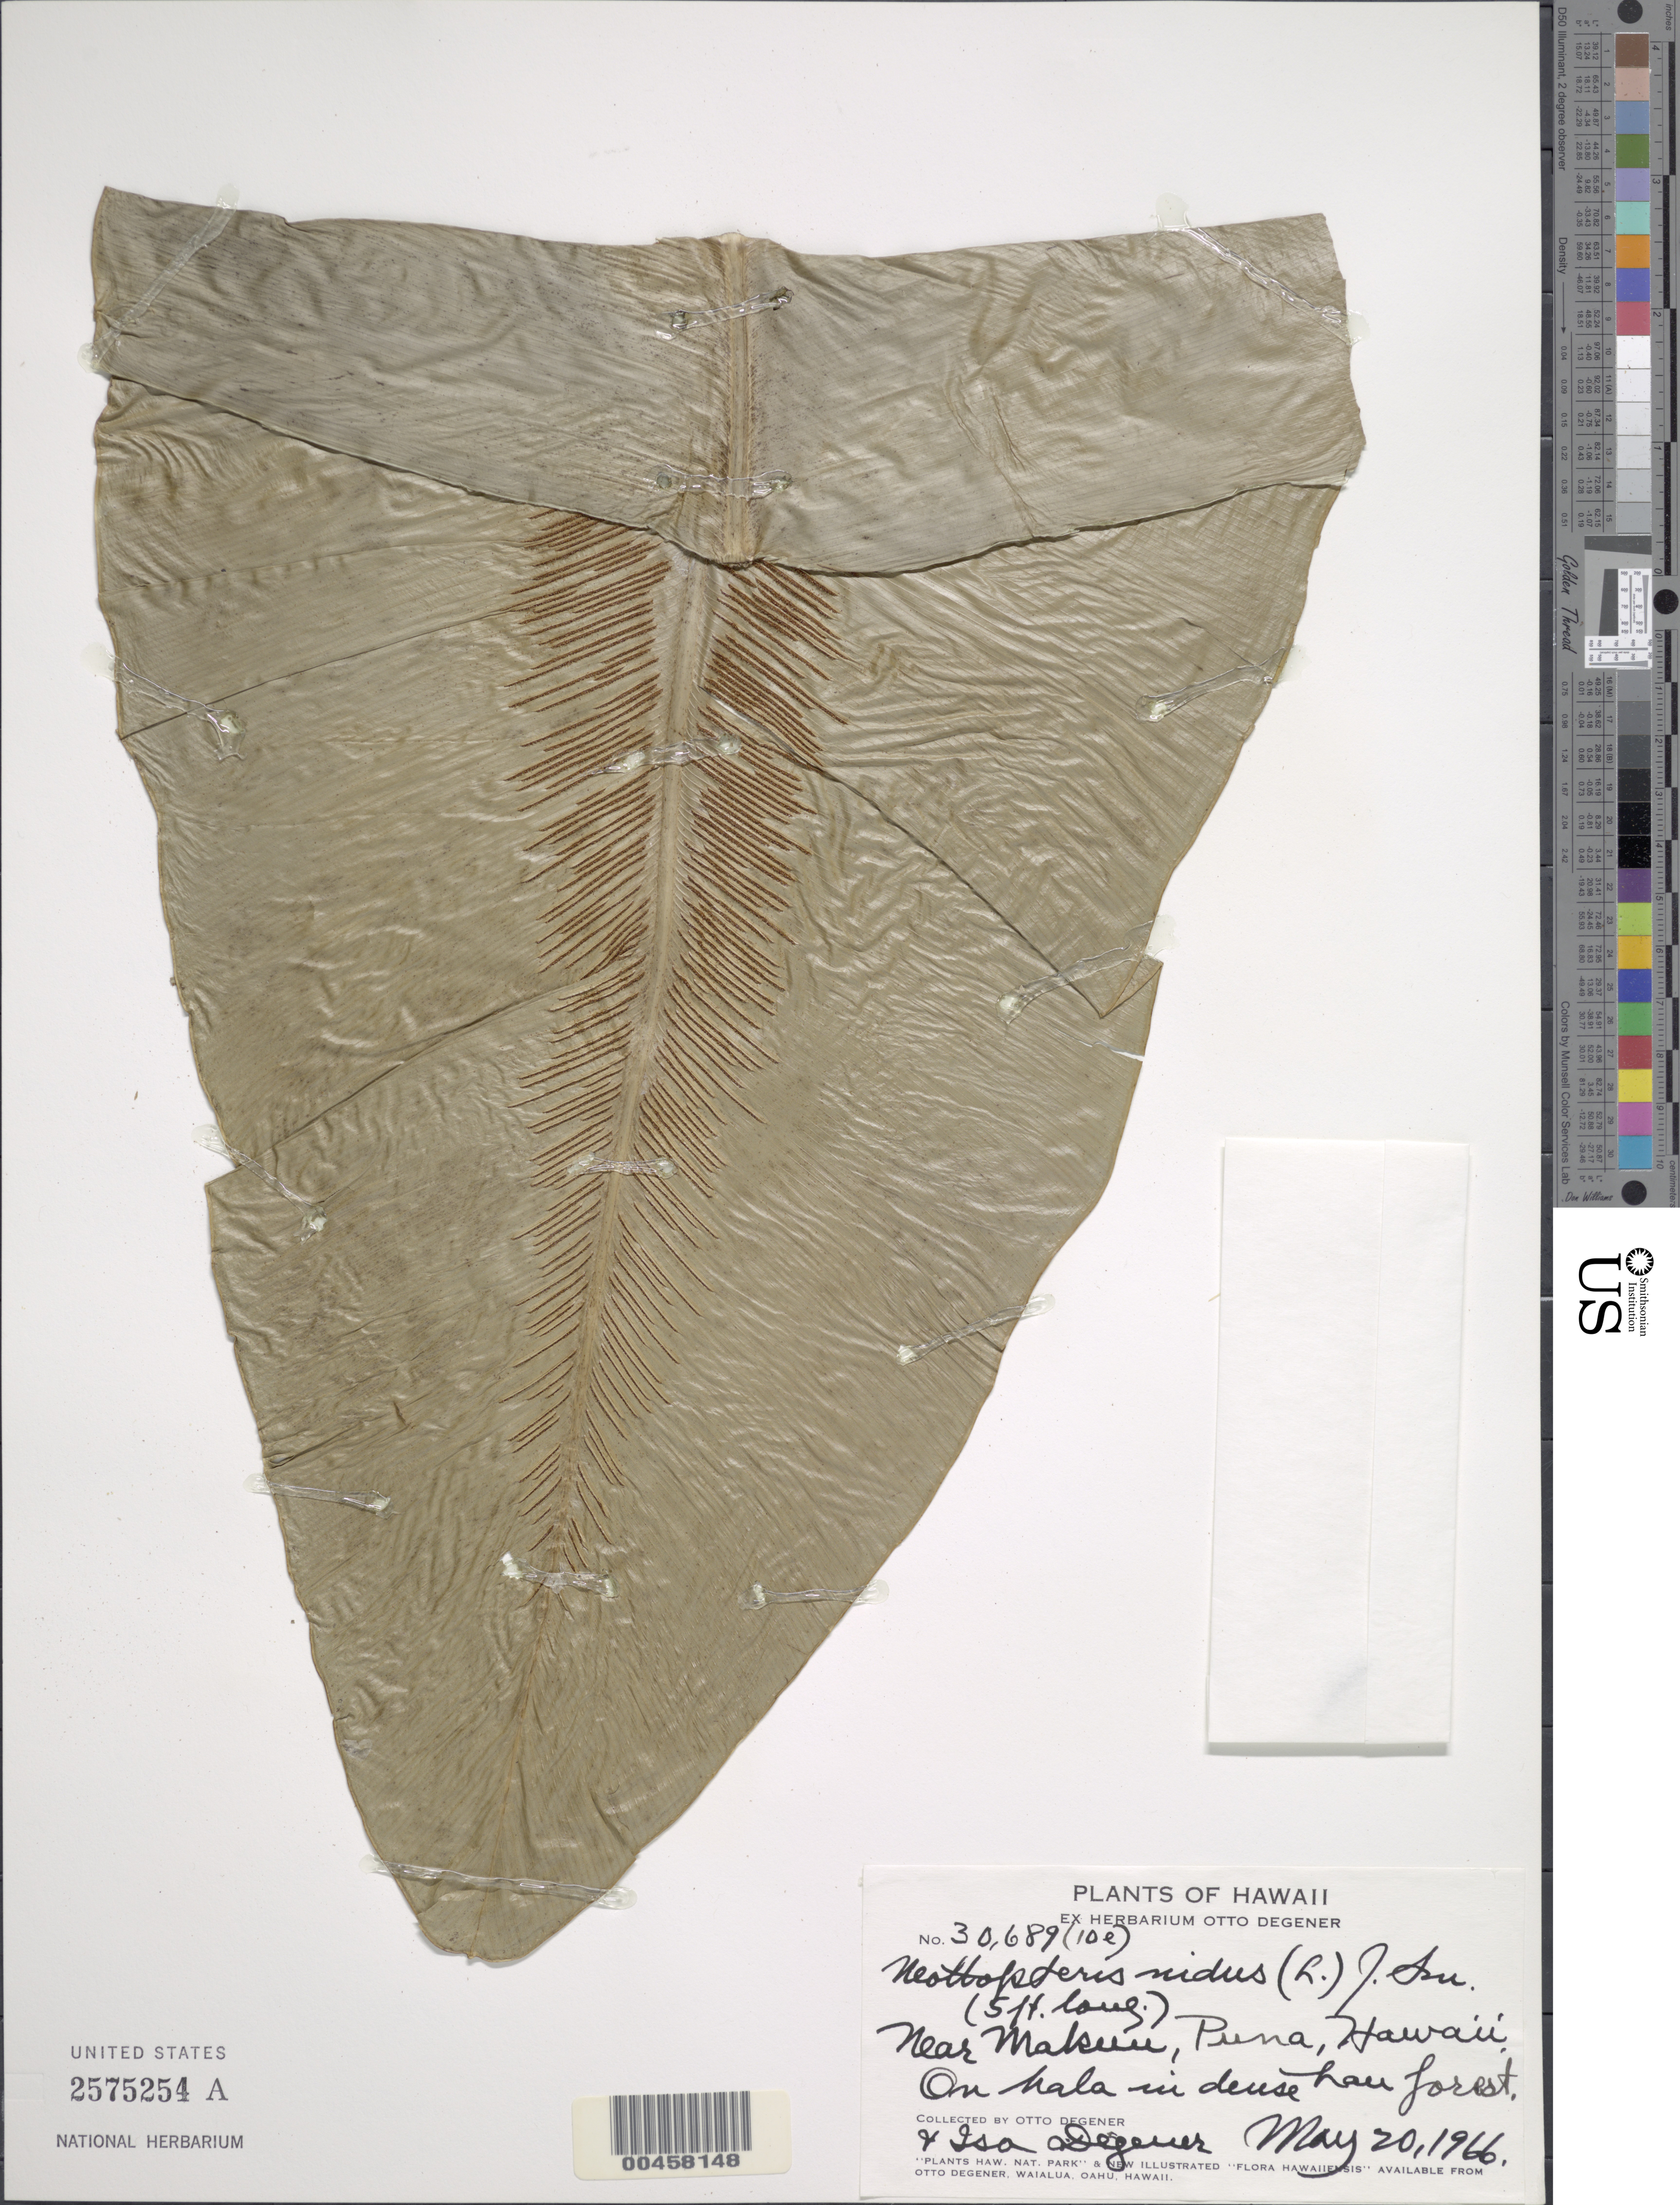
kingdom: Plantae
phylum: Tracheophyta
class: Polypodiopsida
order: Polypodiales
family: Aspleniaceae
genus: Asplenium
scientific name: Asplenium nidus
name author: L.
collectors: O. Degener & I. Degener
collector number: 30689 (10e)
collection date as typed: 20 May 1966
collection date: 1966-05-20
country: United States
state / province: Hawaii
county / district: Hawaii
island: Hawaii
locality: Near Makuu, Puna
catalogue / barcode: US 2575254A